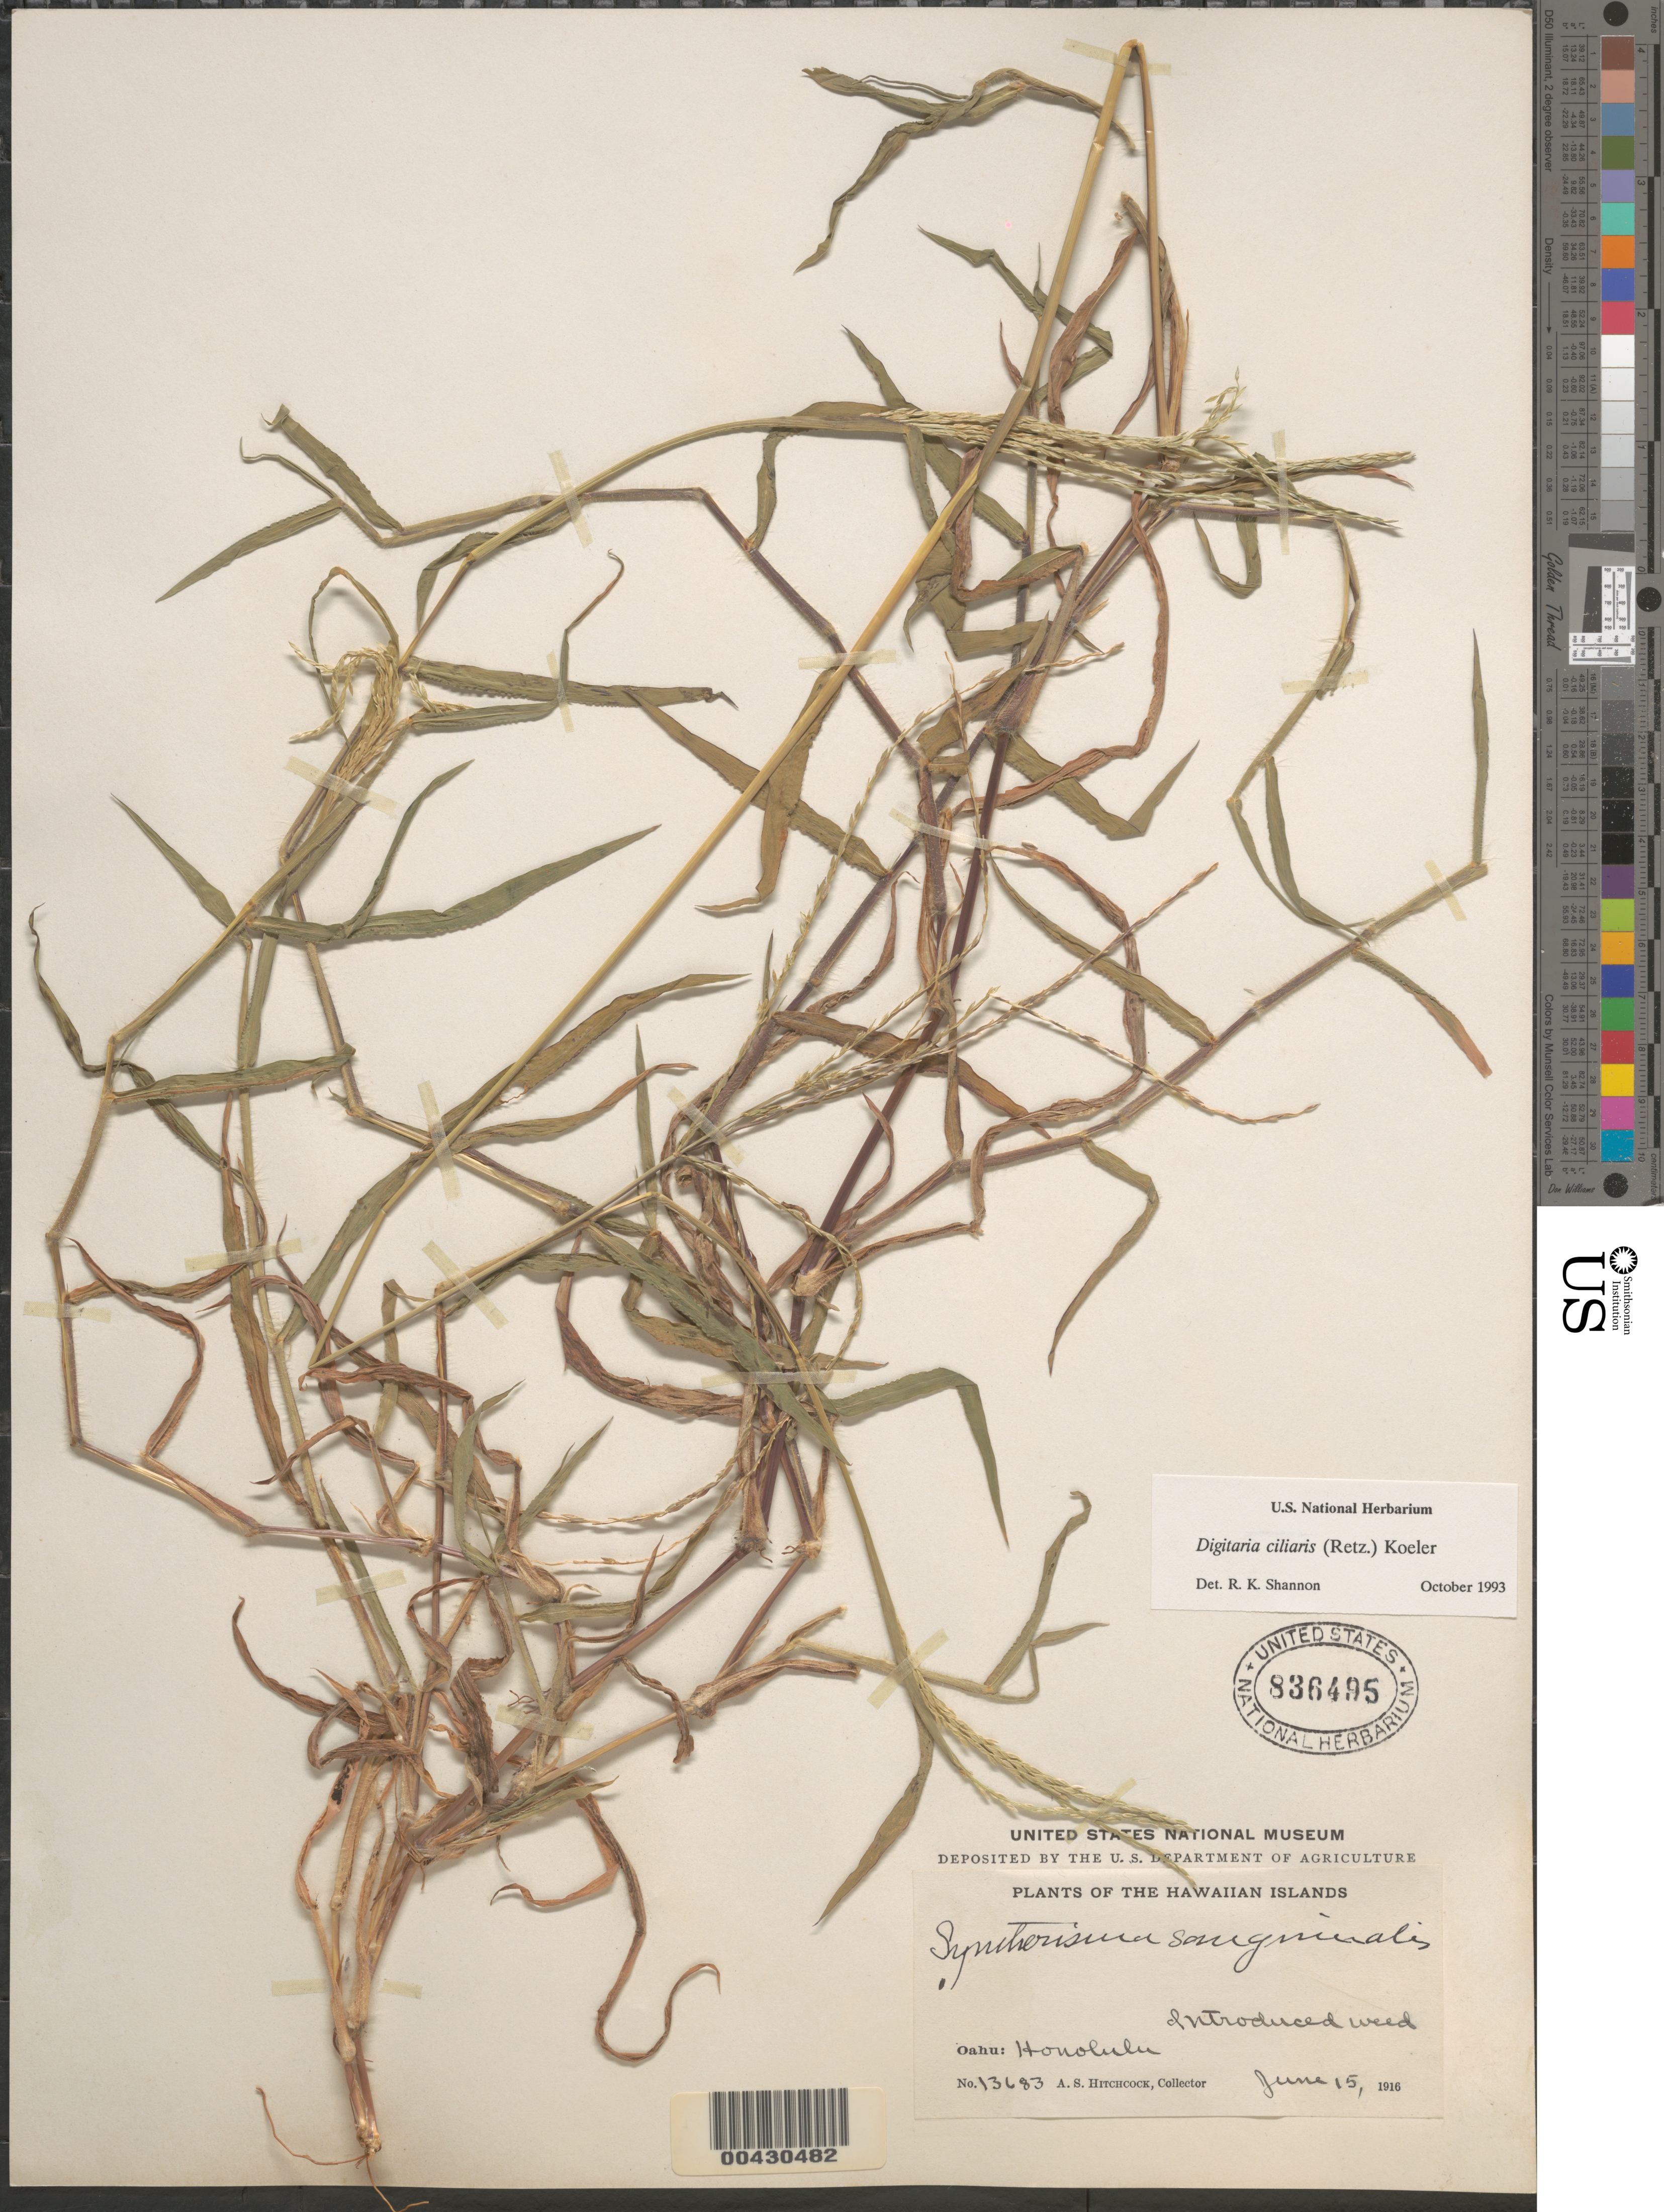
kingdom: Plantae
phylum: Tracheophyta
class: Liliopsida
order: Poales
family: Poaceae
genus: Digitaria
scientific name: Digitaria ciliaris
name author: (Retz.) Koeler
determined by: Shannon, R. K., (UNITED STATES)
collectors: A. S. Hitchcock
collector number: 13683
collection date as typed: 15 Jun 1916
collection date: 1916-06-15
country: United States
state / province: Hawaii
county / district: Honolulu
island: Oahu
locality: Honolulu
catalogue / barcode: US 836495